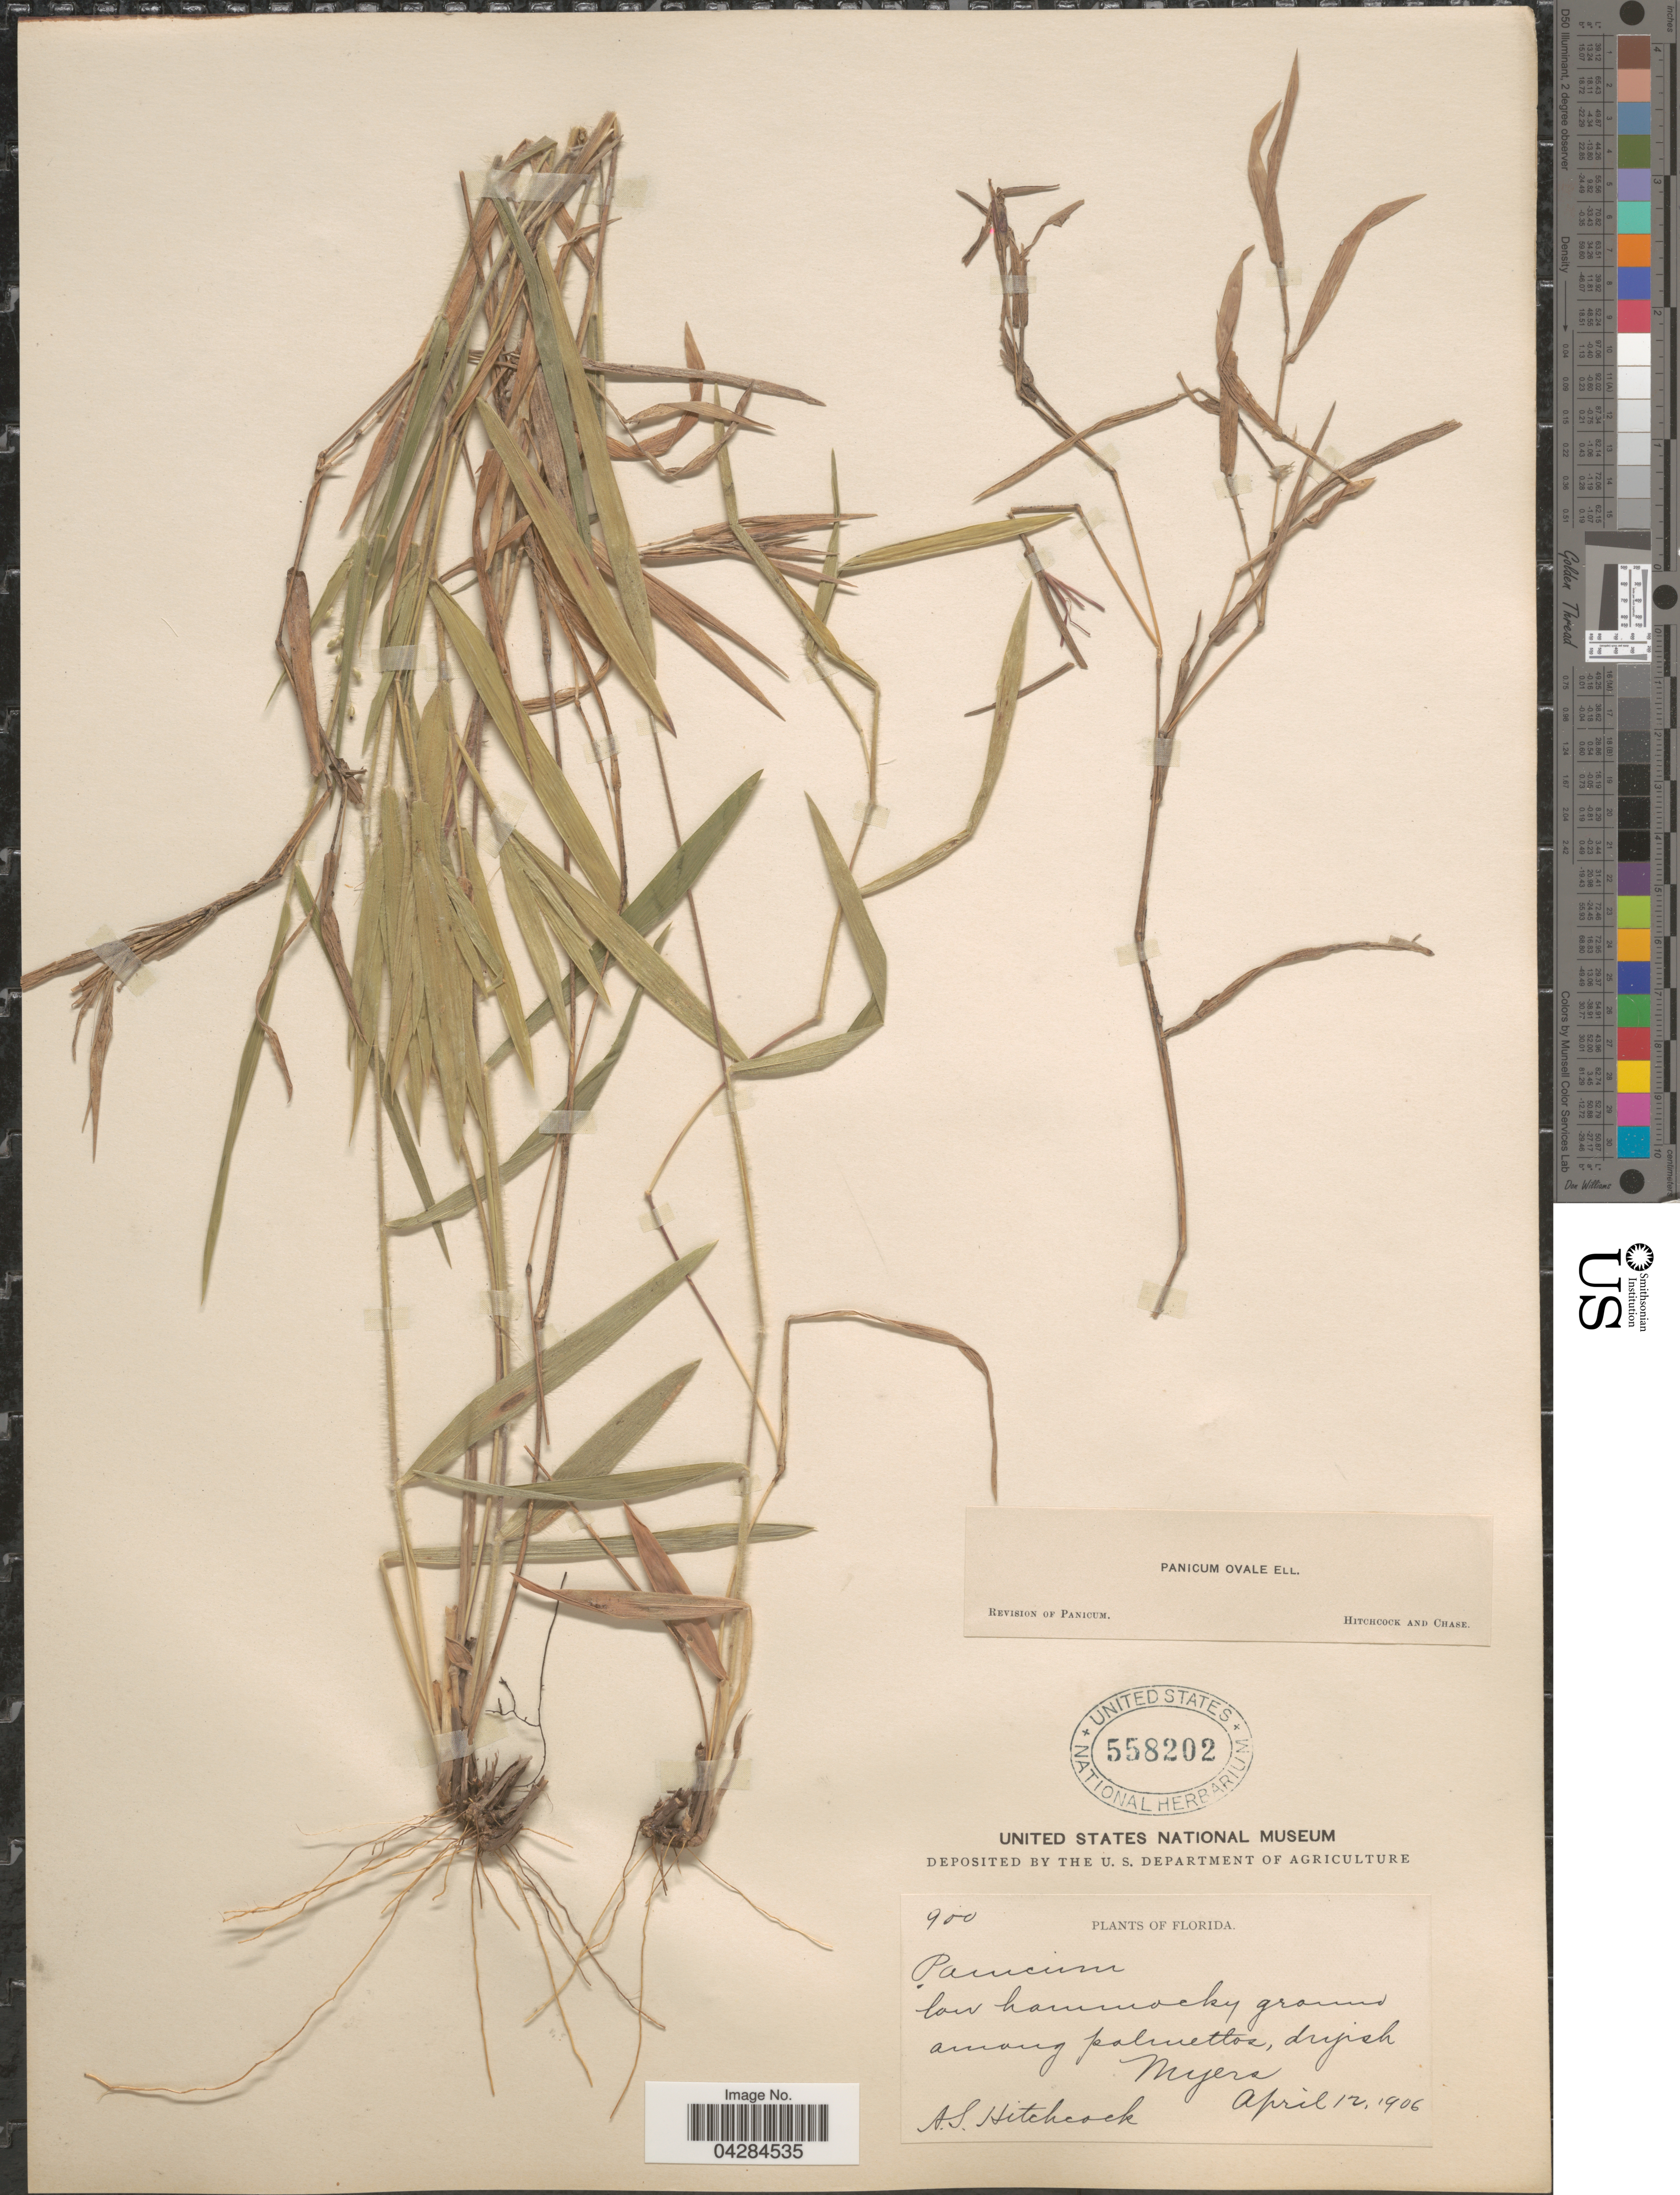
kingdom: Plantae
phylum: Tracheophyta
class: Liliopsida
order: Poales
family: Poaceae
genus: Dichanthelium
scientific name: Dichanthelium ovale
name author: (Elliott) Gould & C.A. Clark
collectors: A. S. Hitchcock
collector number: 900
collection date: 1906-04-12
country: United States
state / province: Florida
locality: Low hammocky ground among palmettos, dryish Myers.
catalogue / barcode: US 558202